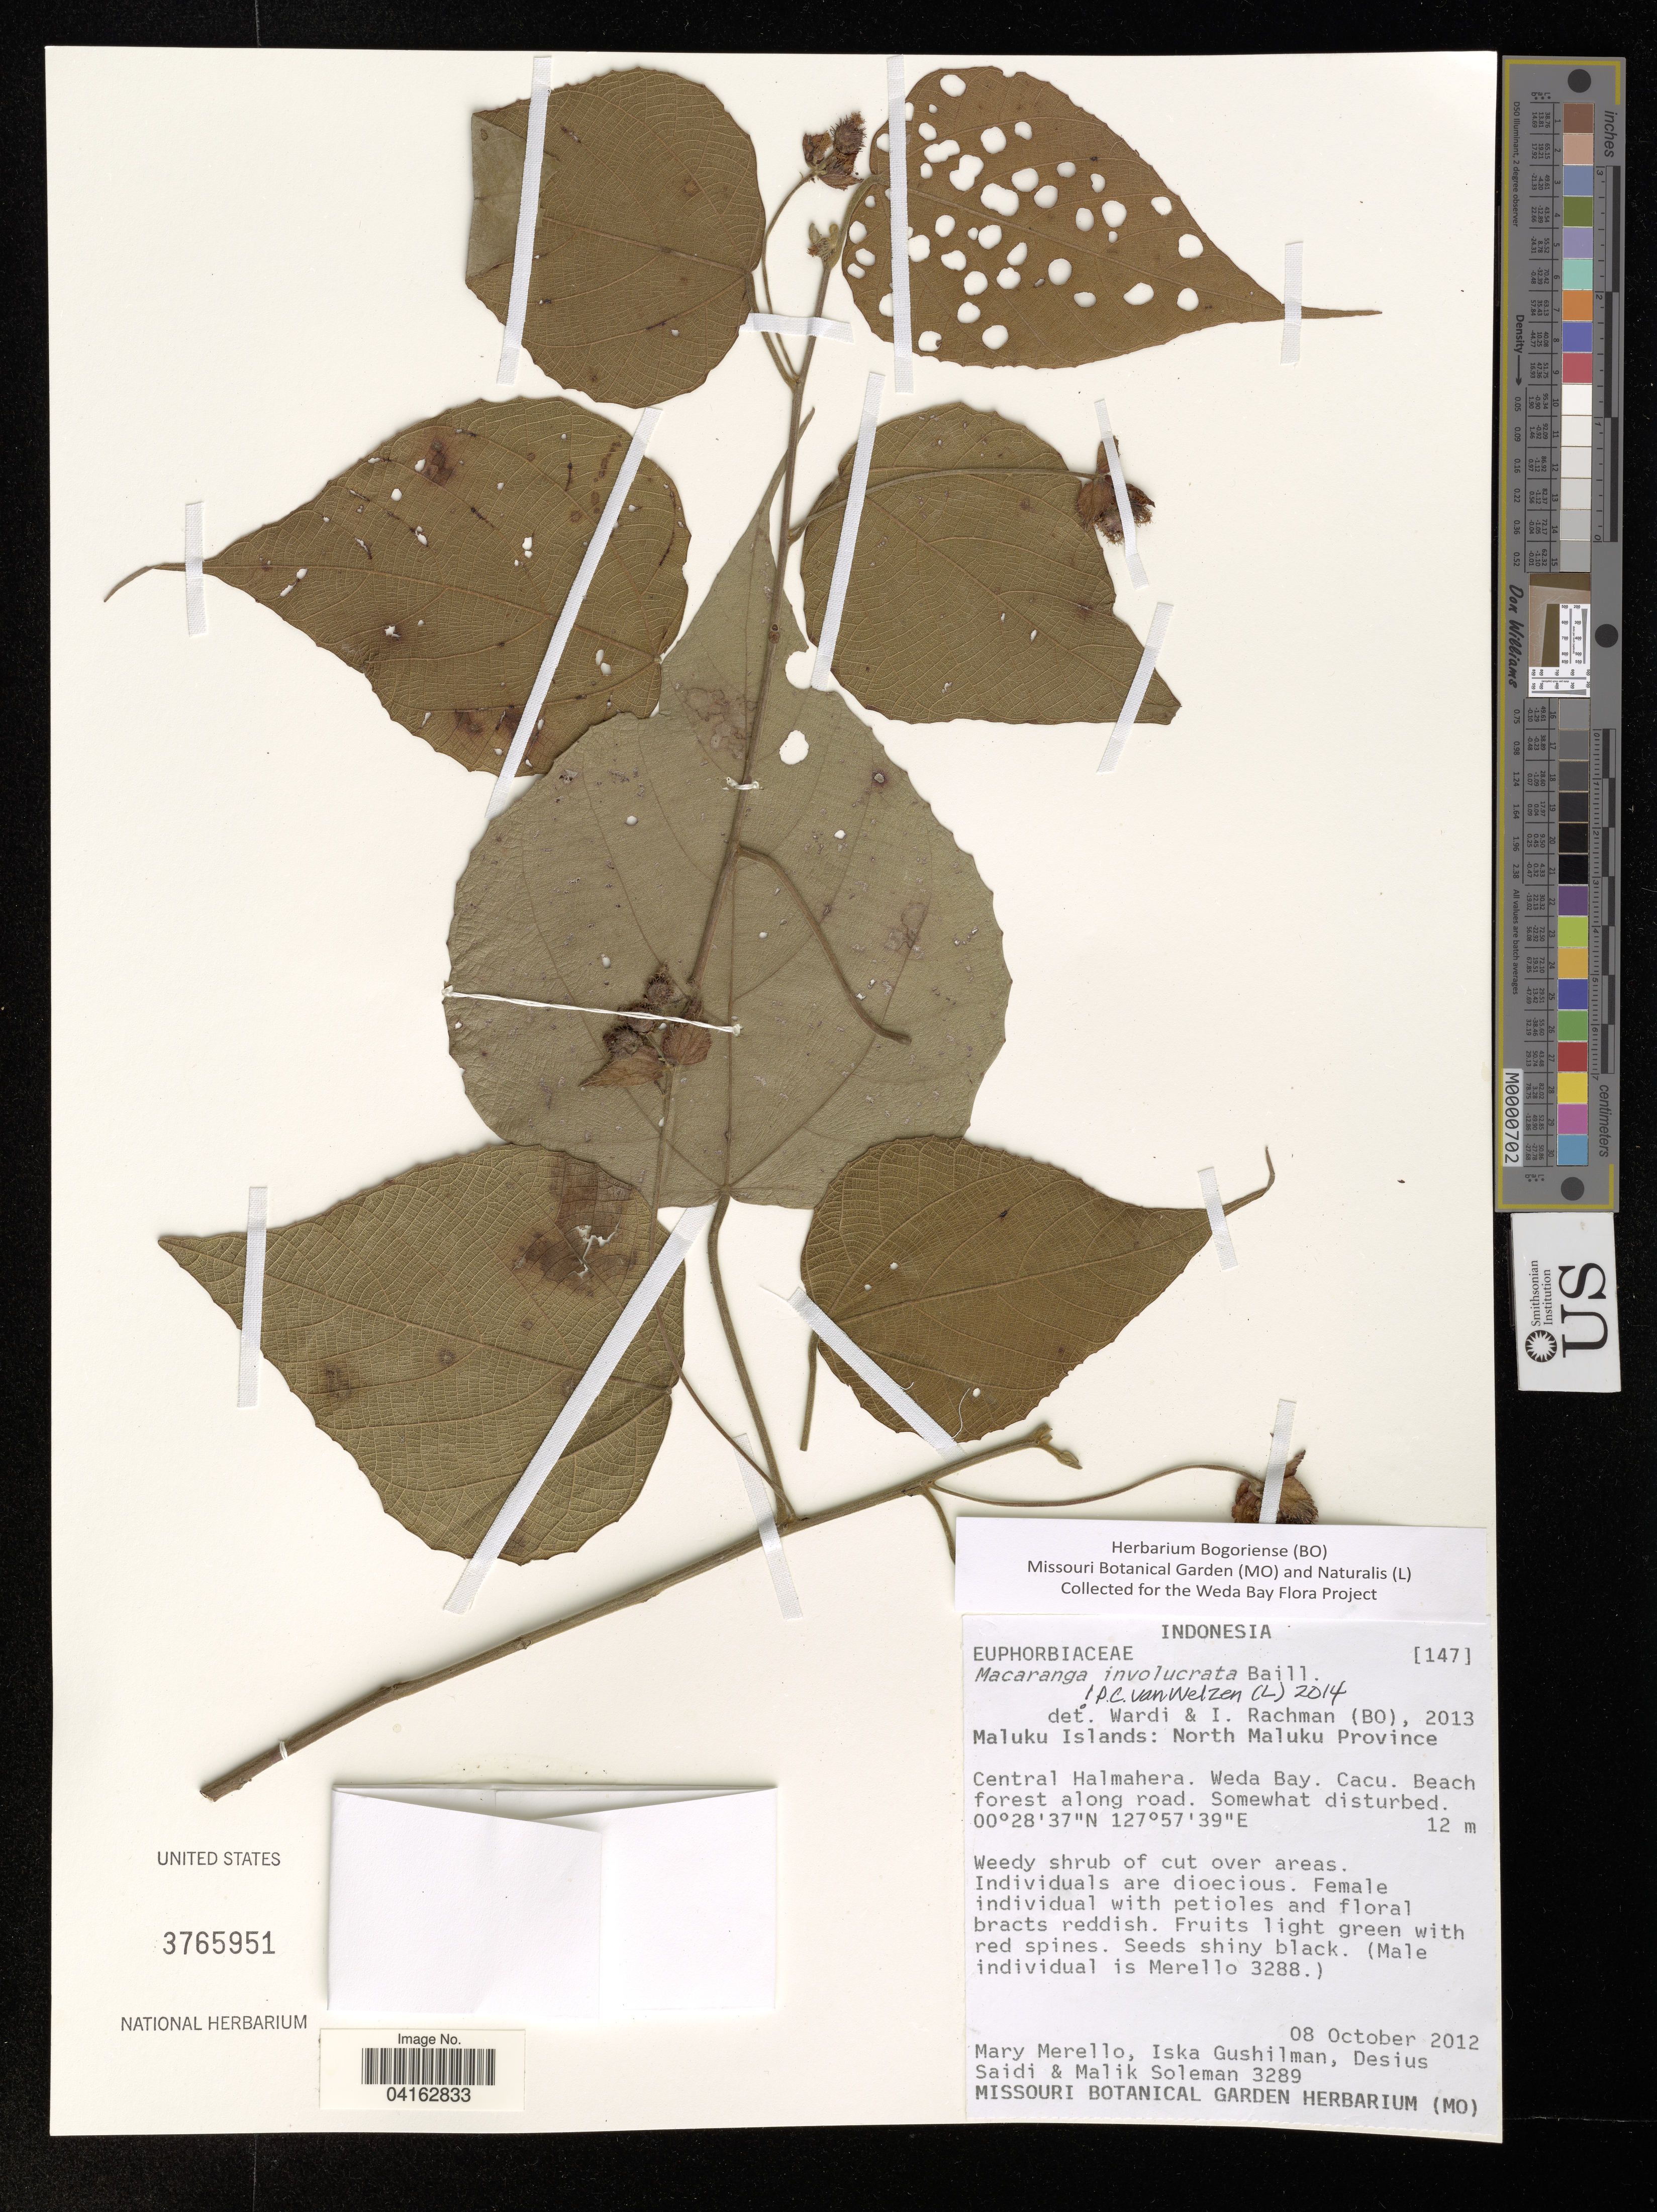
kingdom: Plantae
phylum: Tracheophyta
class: Magnoliopsida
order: Malpighiales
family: Euphorbiaceae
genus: Macaranga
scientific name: Macaranga involucrata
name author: (Roxb.) Baill.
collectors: M. Merello, I. Gushilman, D. Saidi & S. Mahroji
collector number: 3289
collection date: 2002-10-08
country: Indonesia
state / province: Maluku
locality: Maluku Islands: North Maluku Province. Central Halmahera. Weda Bay. Cacu. Beach forest along road.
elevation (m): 12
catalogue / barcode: US 3765951